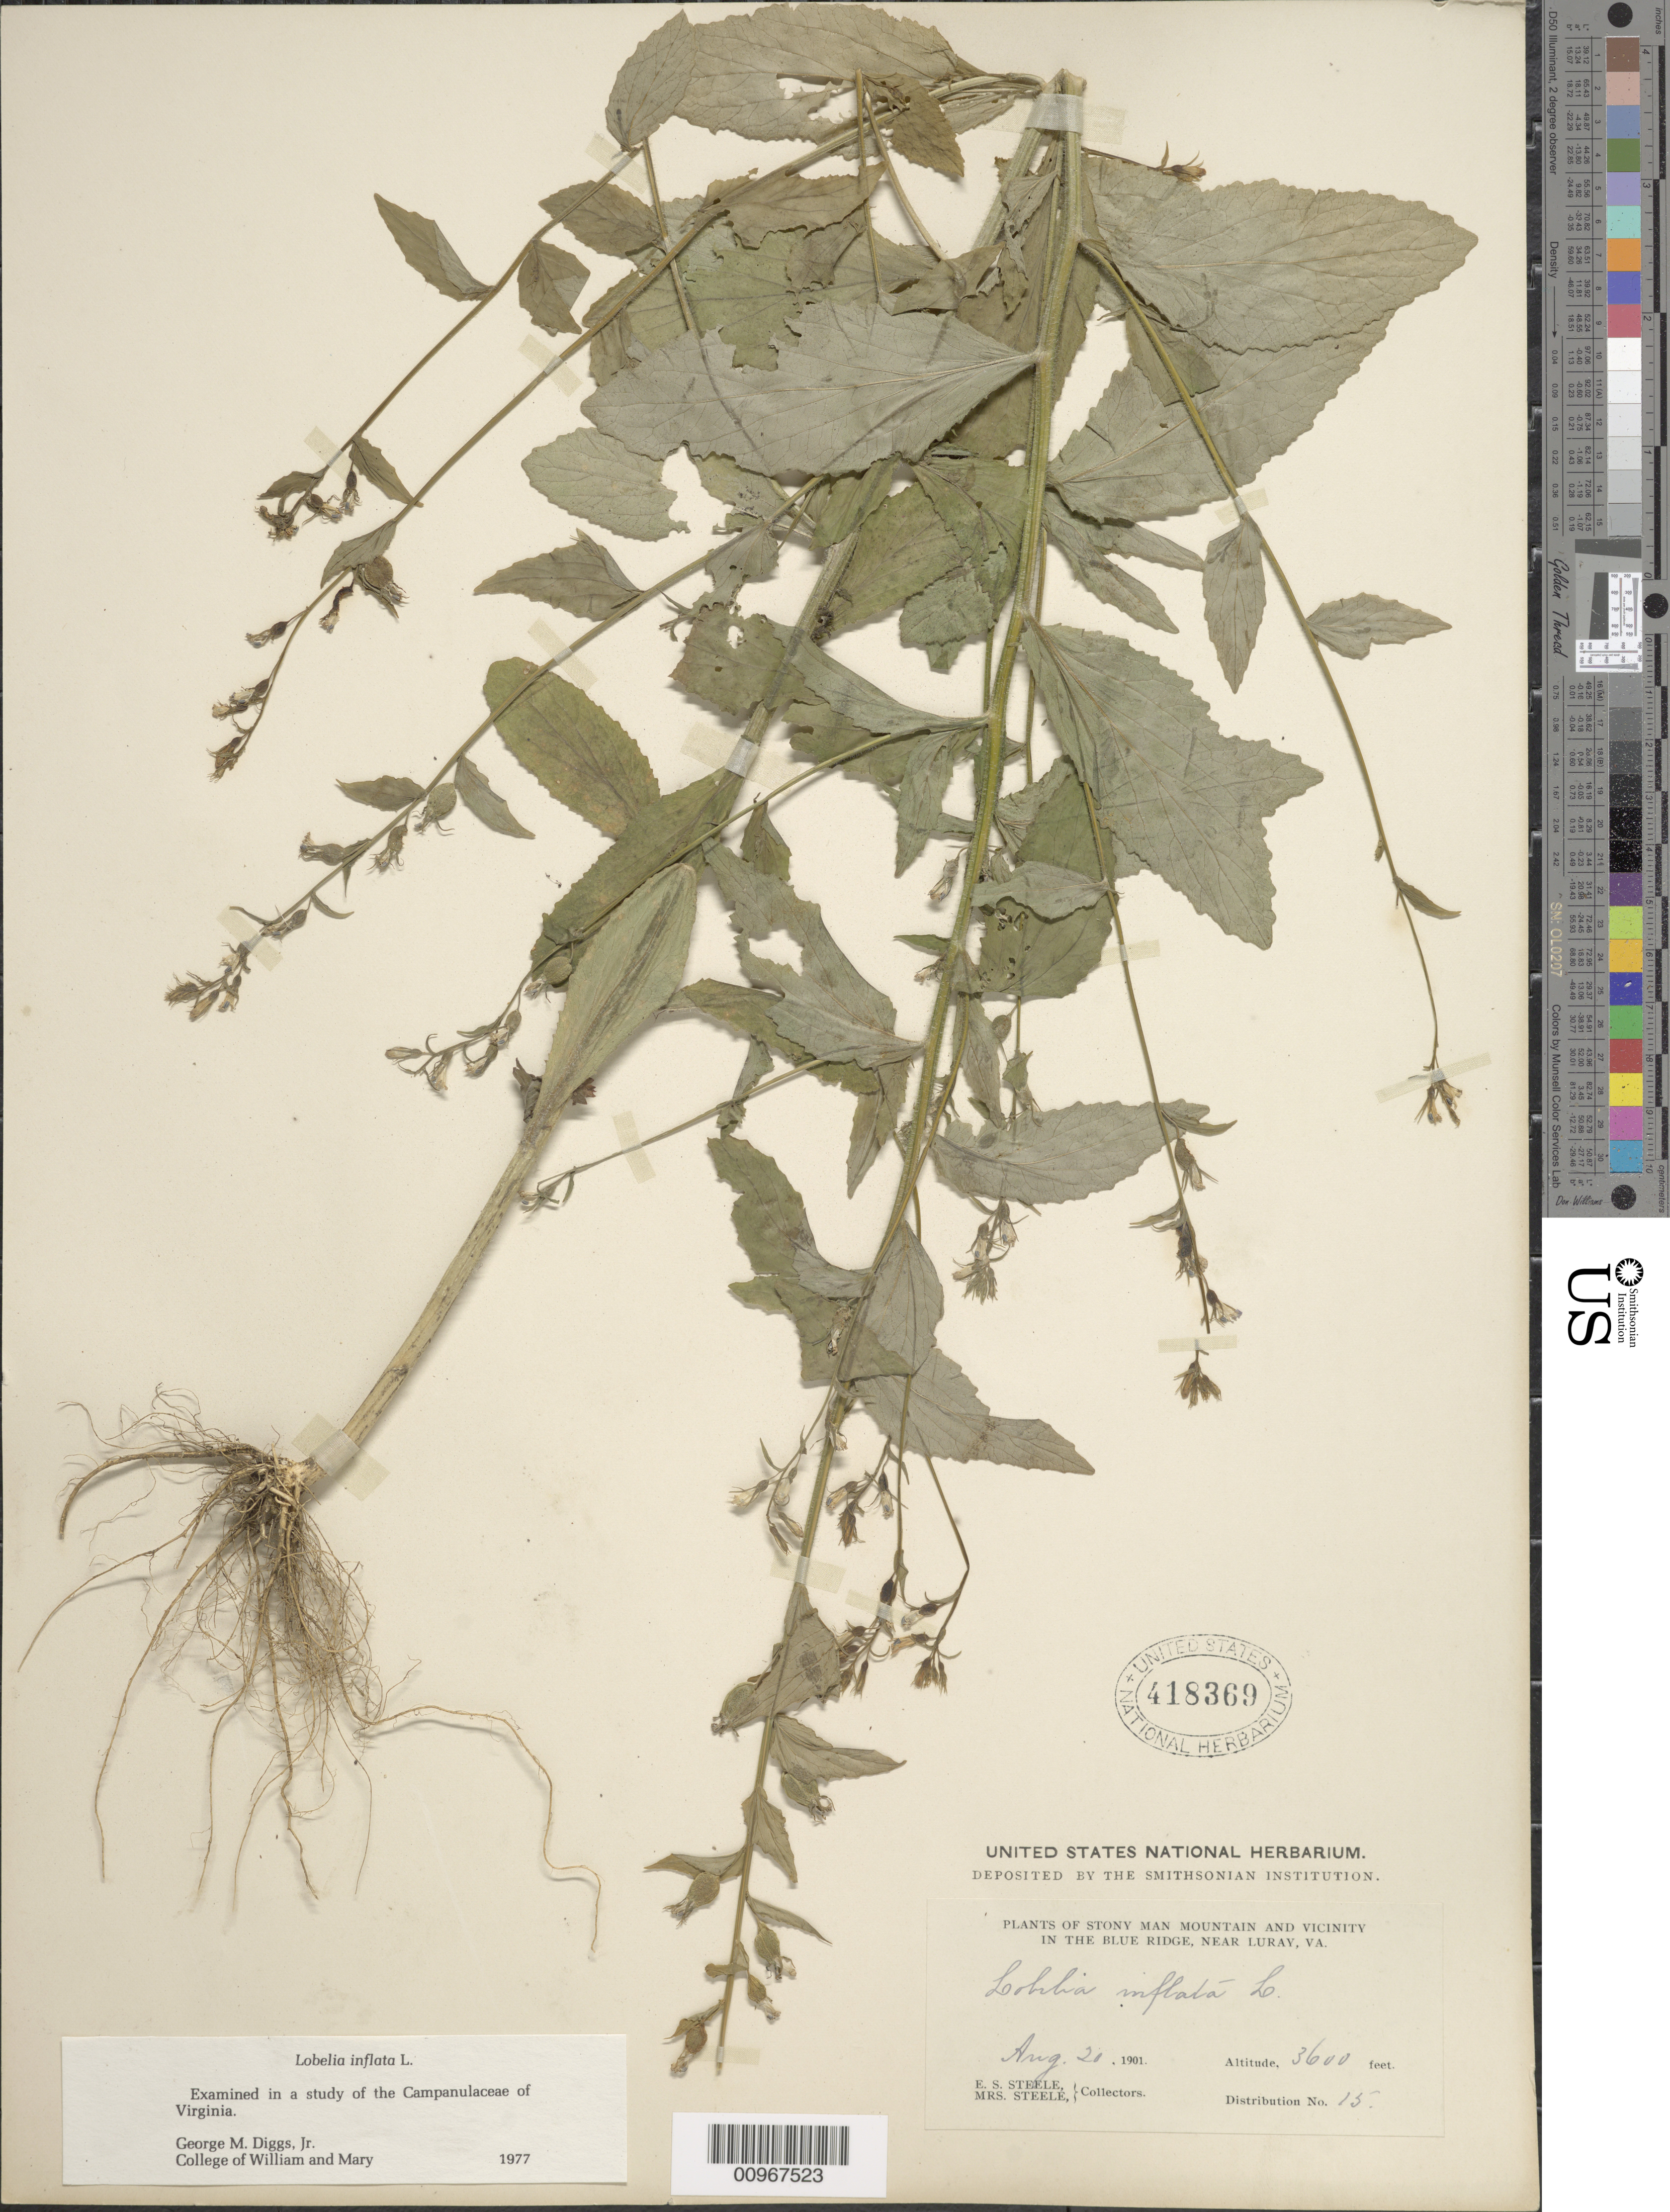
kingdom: Plantae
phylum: Tracheophyta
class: Magnoliopsida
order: Asterales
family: Campanulaceae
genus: Lobelia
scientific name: Lobelia inflata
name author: L.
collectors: E. Steele & Mrs. E. S. Steele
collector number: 15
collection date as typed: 20 Aug 1901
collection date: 1901-08-20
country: United States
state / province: Virginia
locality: Near Luray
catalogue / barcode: US 418369